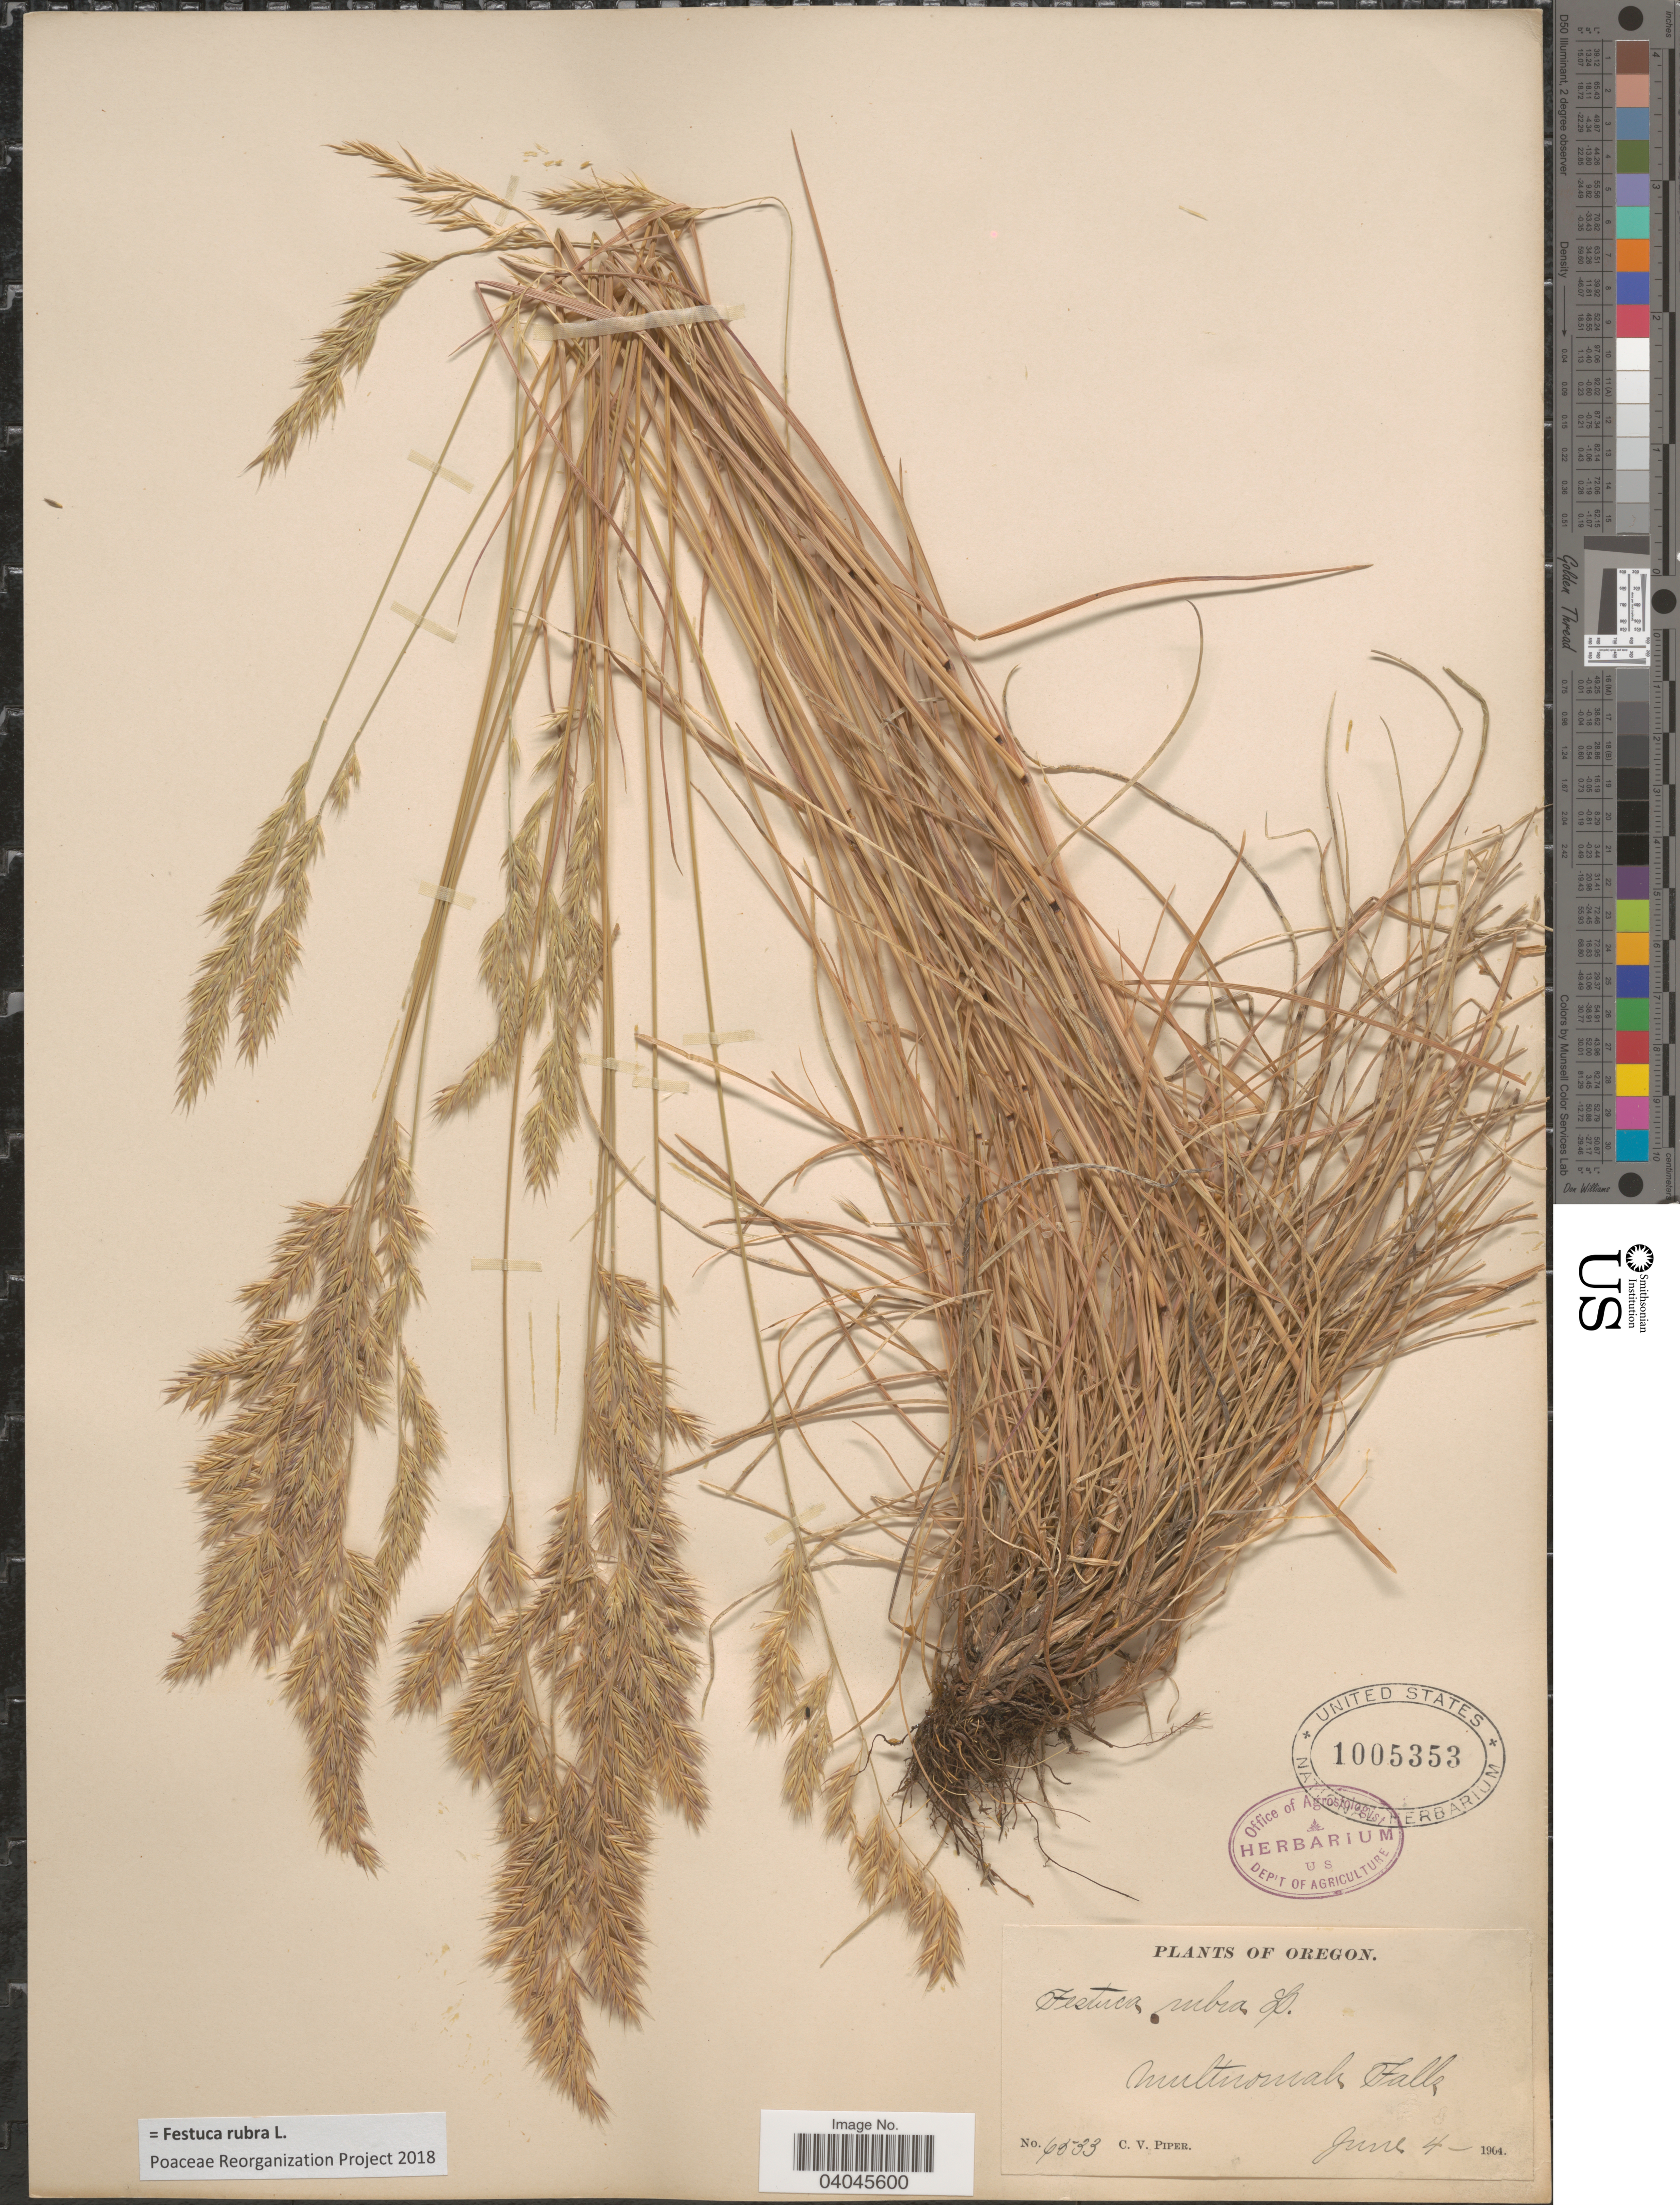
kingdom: Plantae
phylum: Tracheophyta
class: Liliopsida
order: Poales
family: Poaceae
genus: Festuca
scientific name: Festuca rubra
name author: L.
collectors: C. V. Piper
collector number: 6533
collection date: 1904-06-04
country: United States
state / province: Oregon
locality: Multnomah Falls.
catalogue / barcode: US 1005353